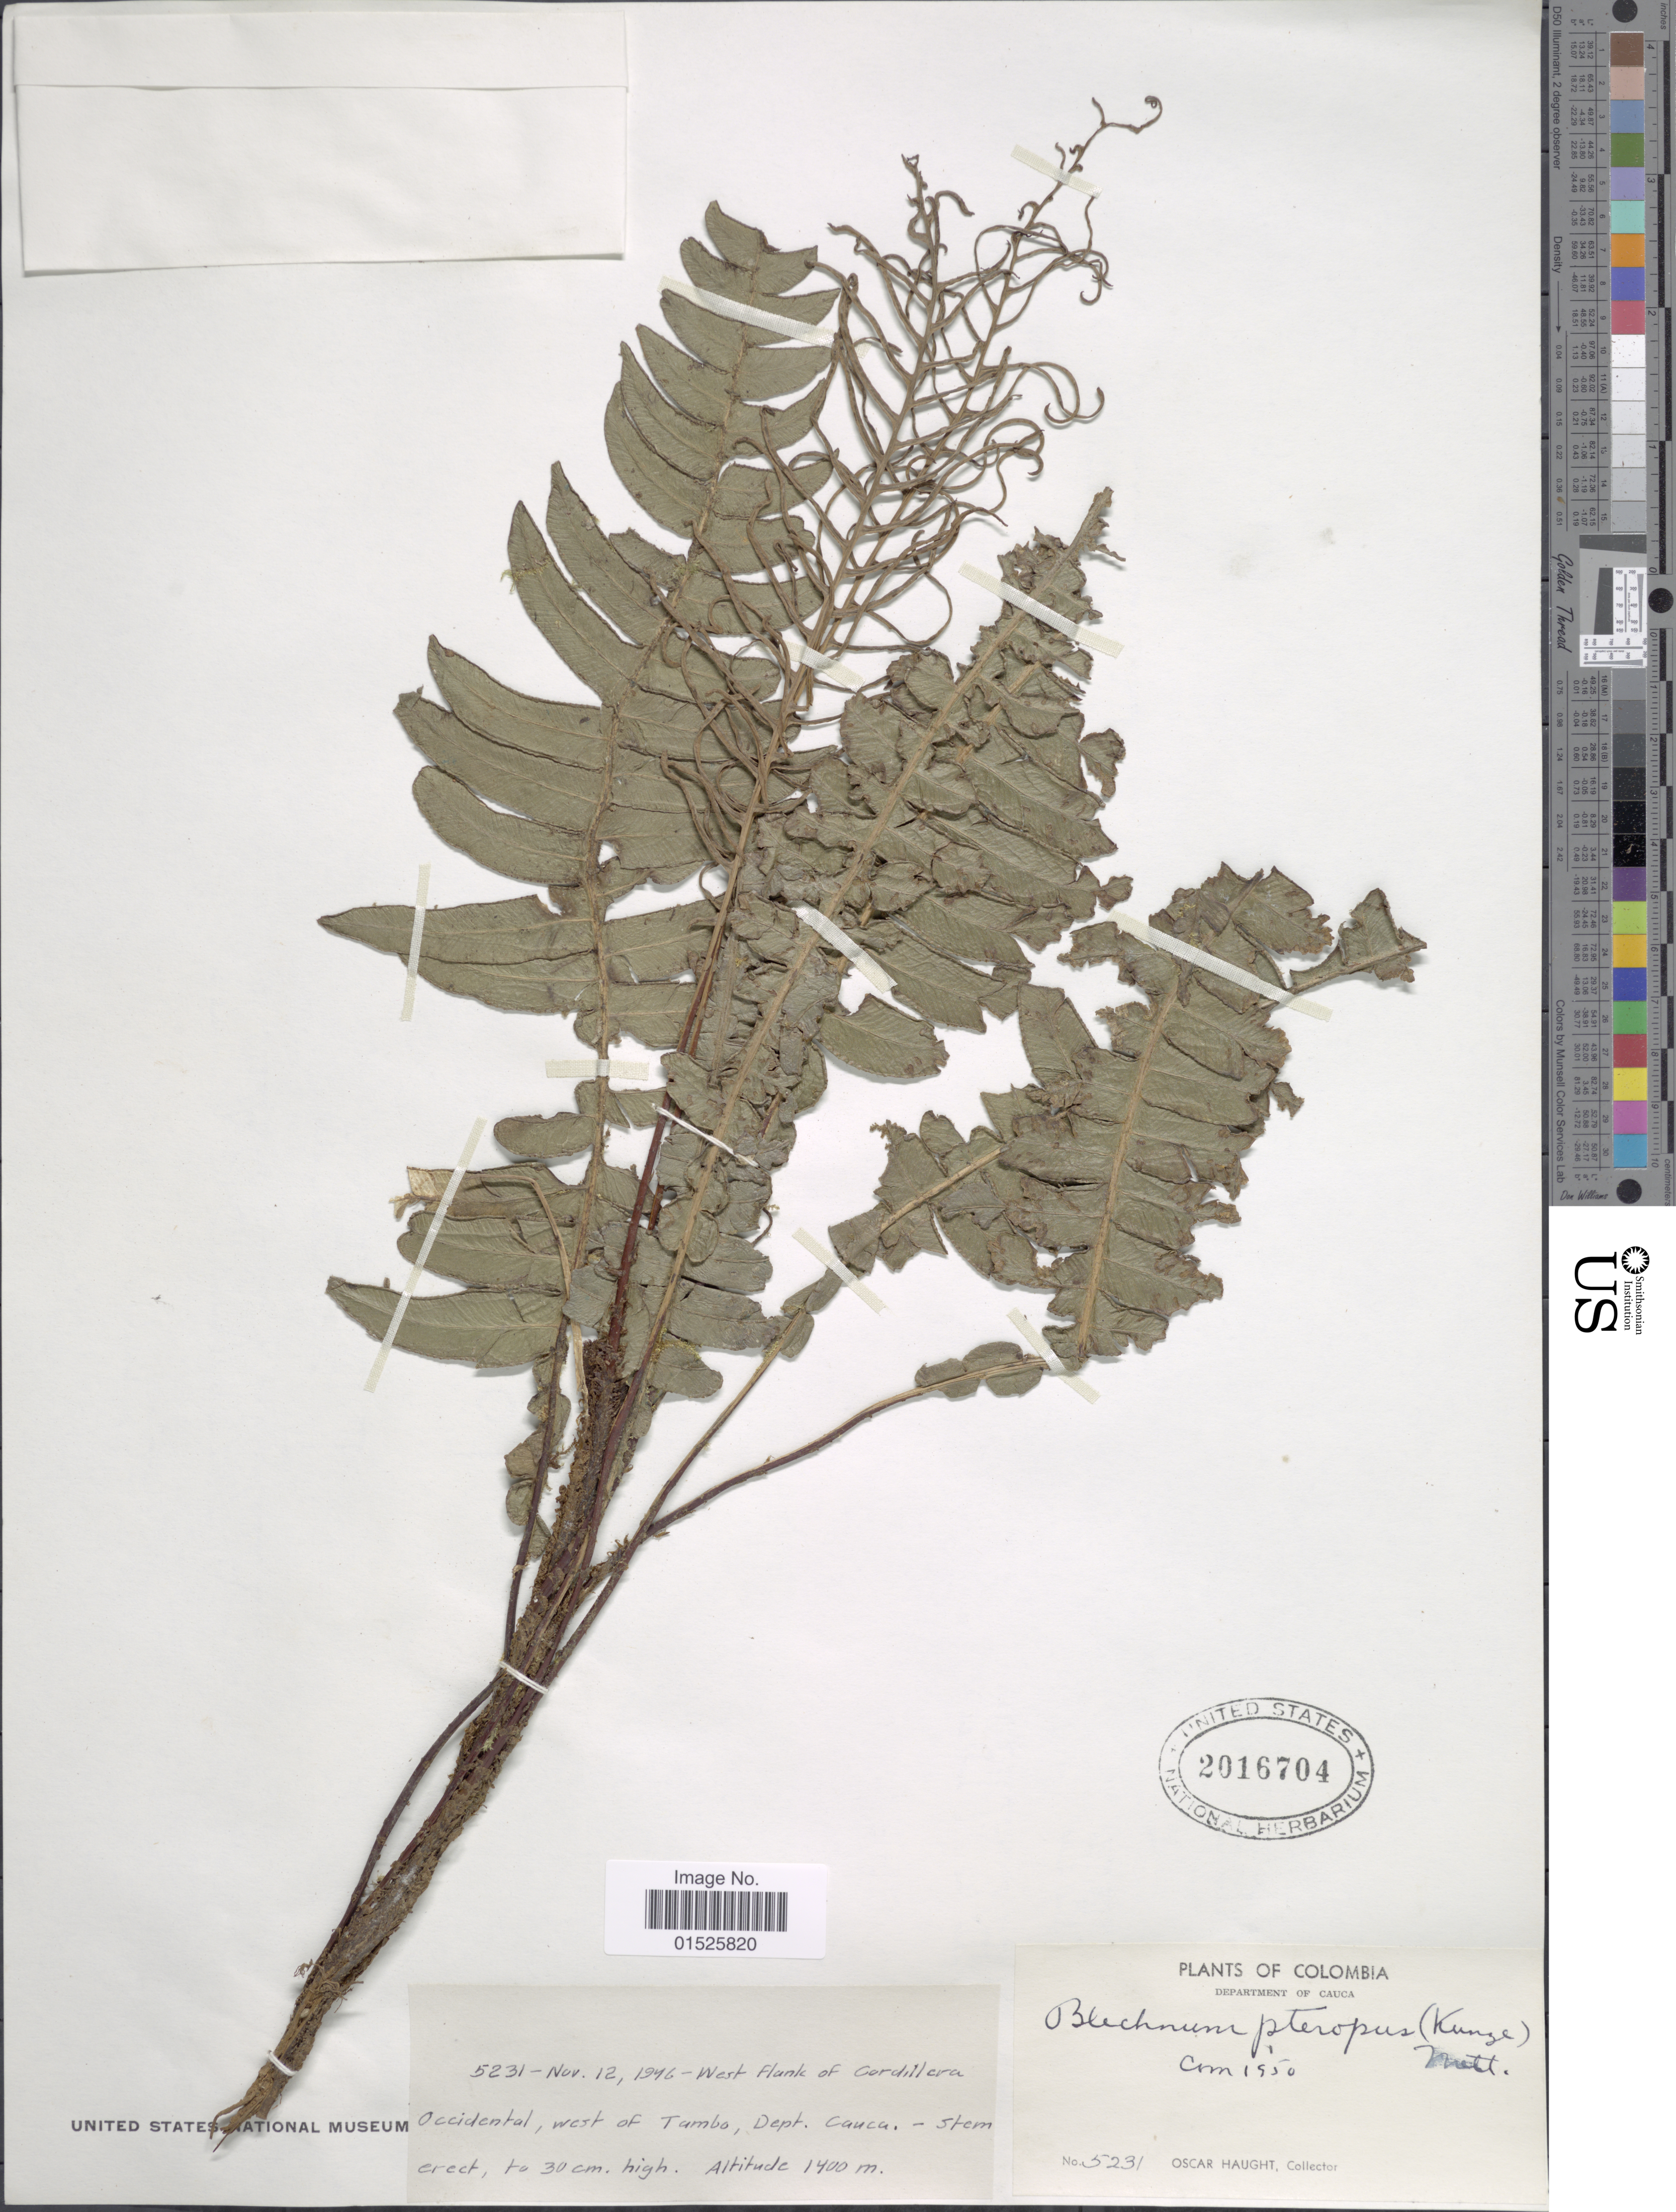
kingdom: Plantae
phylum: Tracheophyta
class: Polypodiopsida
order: Polypodiales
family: Blechnaceae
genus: Blechnum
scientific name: Blechnum divergens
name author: (Kunze) Mett.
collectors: O. L. Haught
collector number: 5231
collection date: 1946-11-12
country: Colombia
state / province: Cauca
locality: West flank of Cordillera Occidental, west of Tambo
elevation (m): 1400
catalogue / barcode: US 2016704